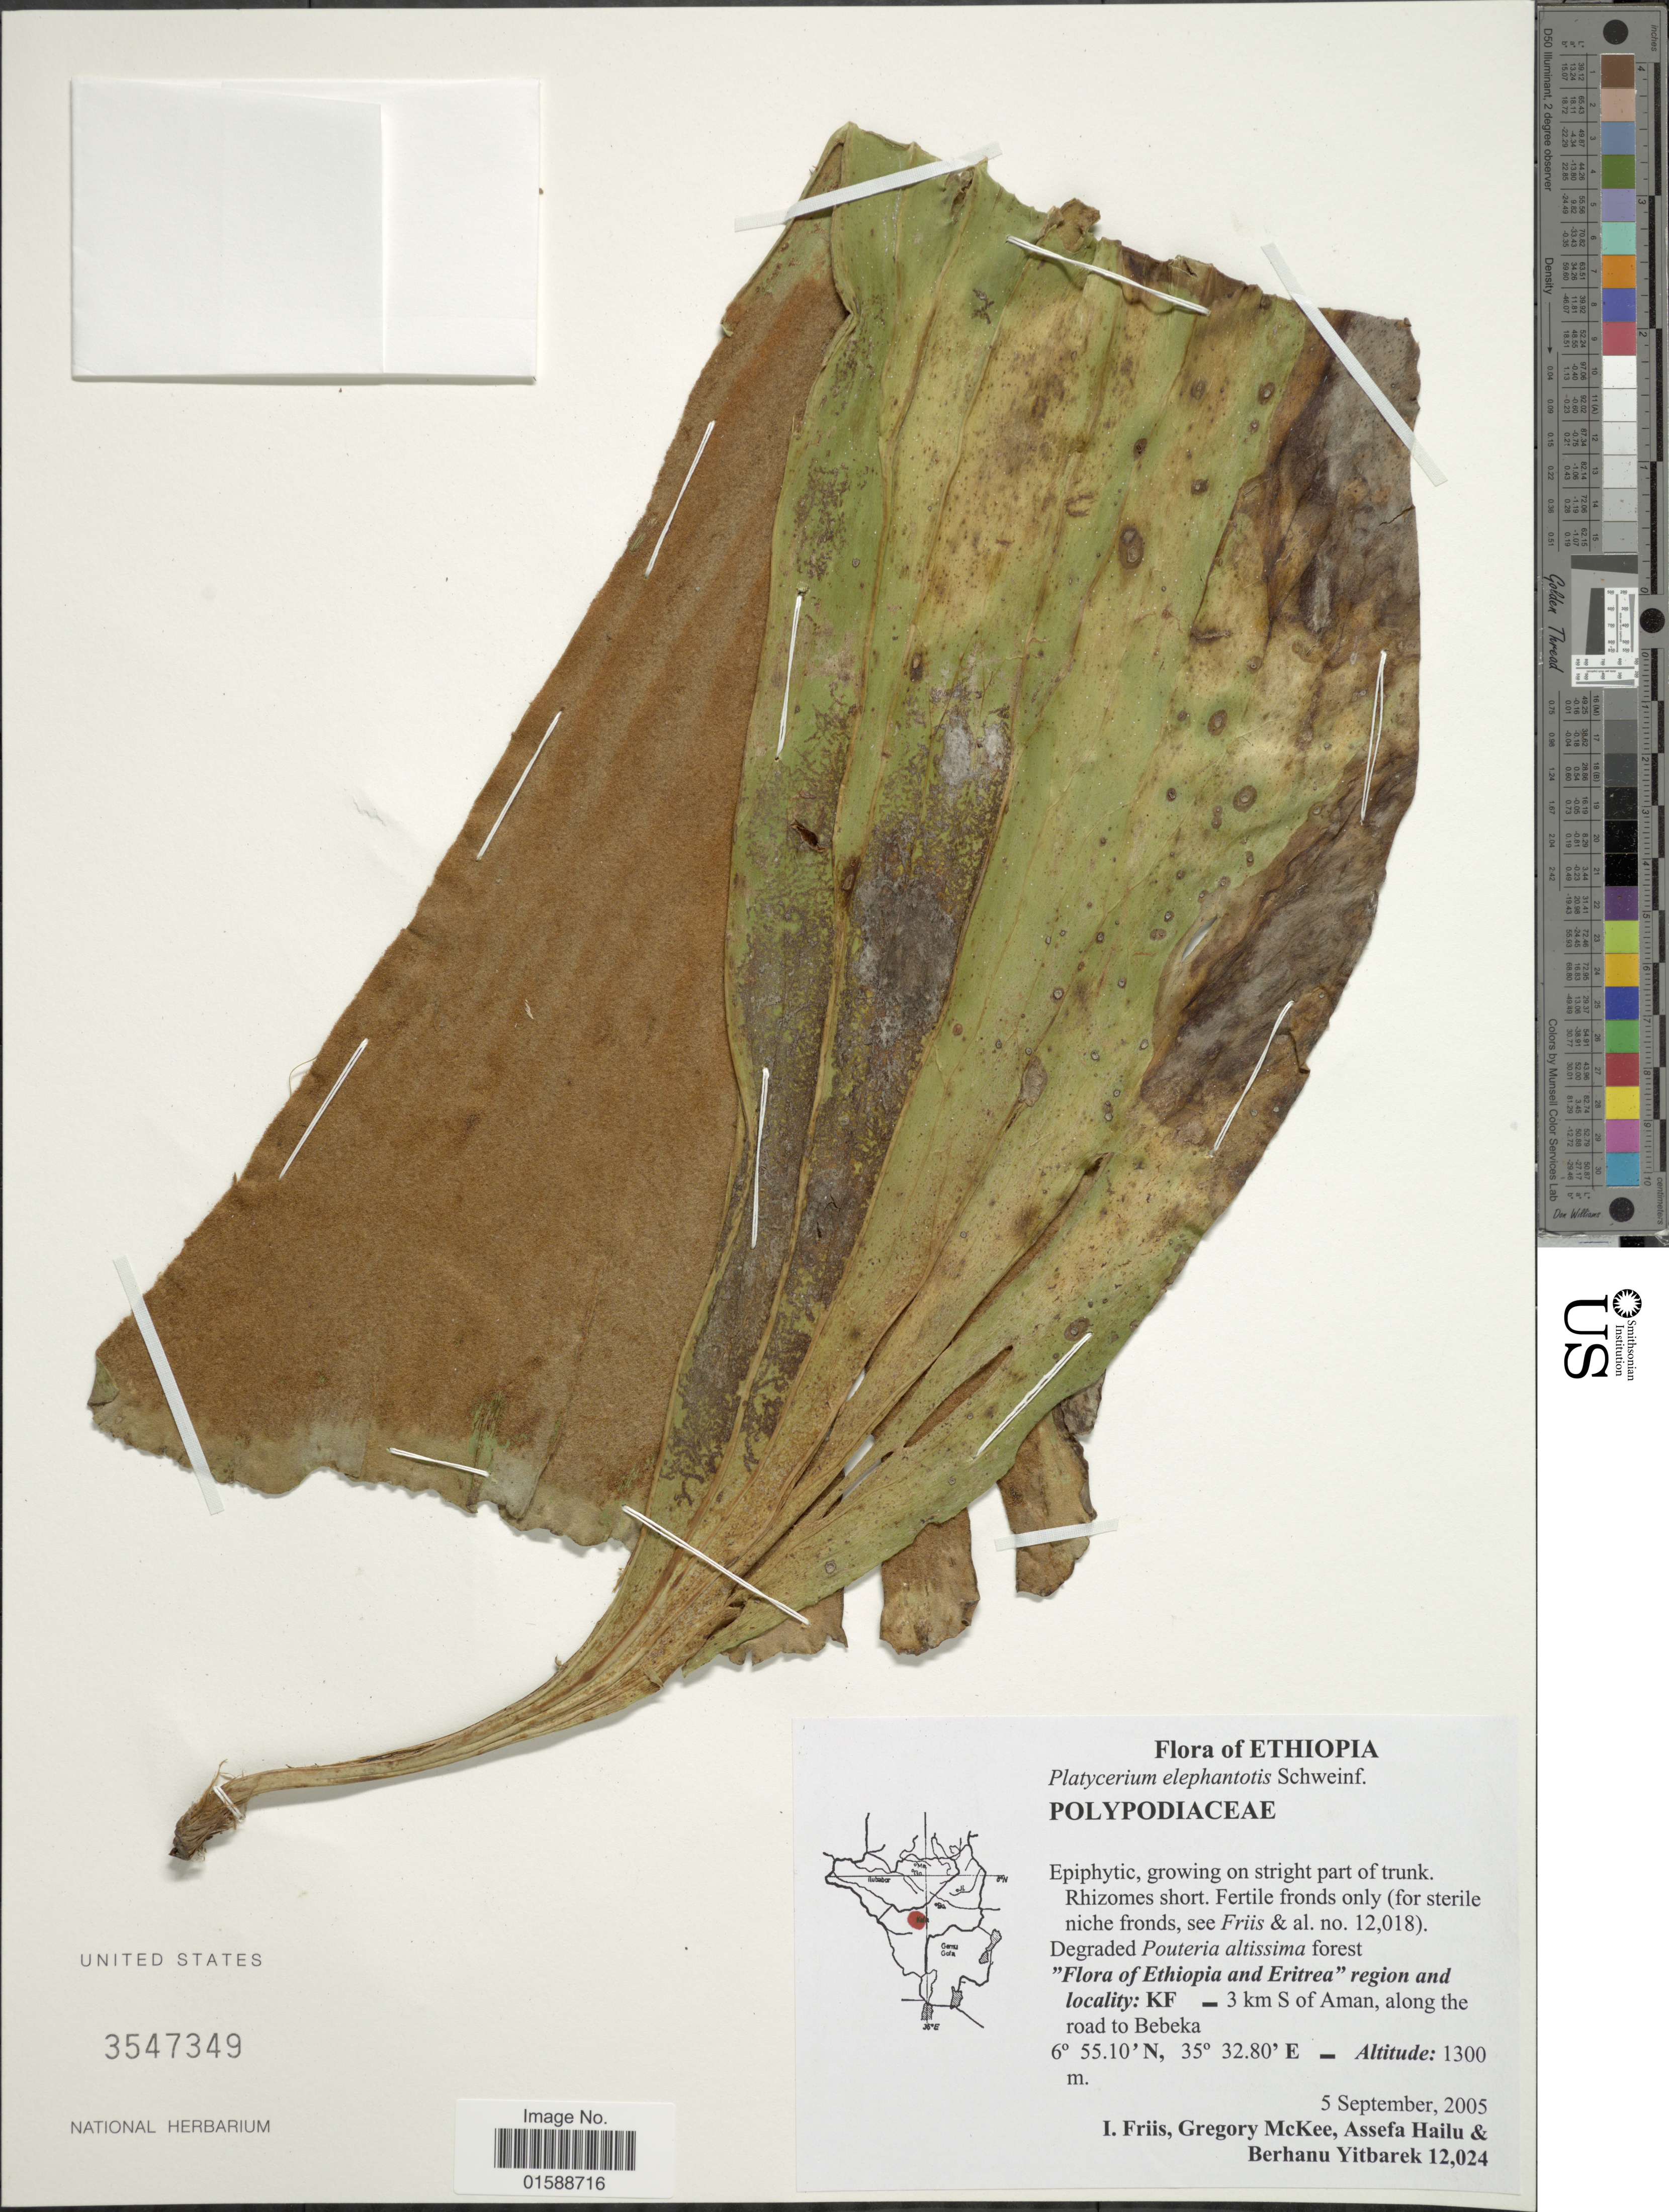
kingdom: Plantae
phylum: Tracheophyta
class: Polypodiopsida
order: Polypodiales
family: Polypodiaceae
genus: Platycerium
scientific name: Platycerium elephantotis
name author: Schweinf.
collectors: I. Friis, G. S. McKee, A. Hailu & B. Yitbarek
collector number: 12024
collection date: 2005-09-05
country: Ethiopia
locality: Ethiopia. "Flora of Ethiopia and Eritrea" region and locality: KF _ 3 km S of Aman, along the road to Bebeka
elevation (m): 1300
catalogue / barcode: US 3547349